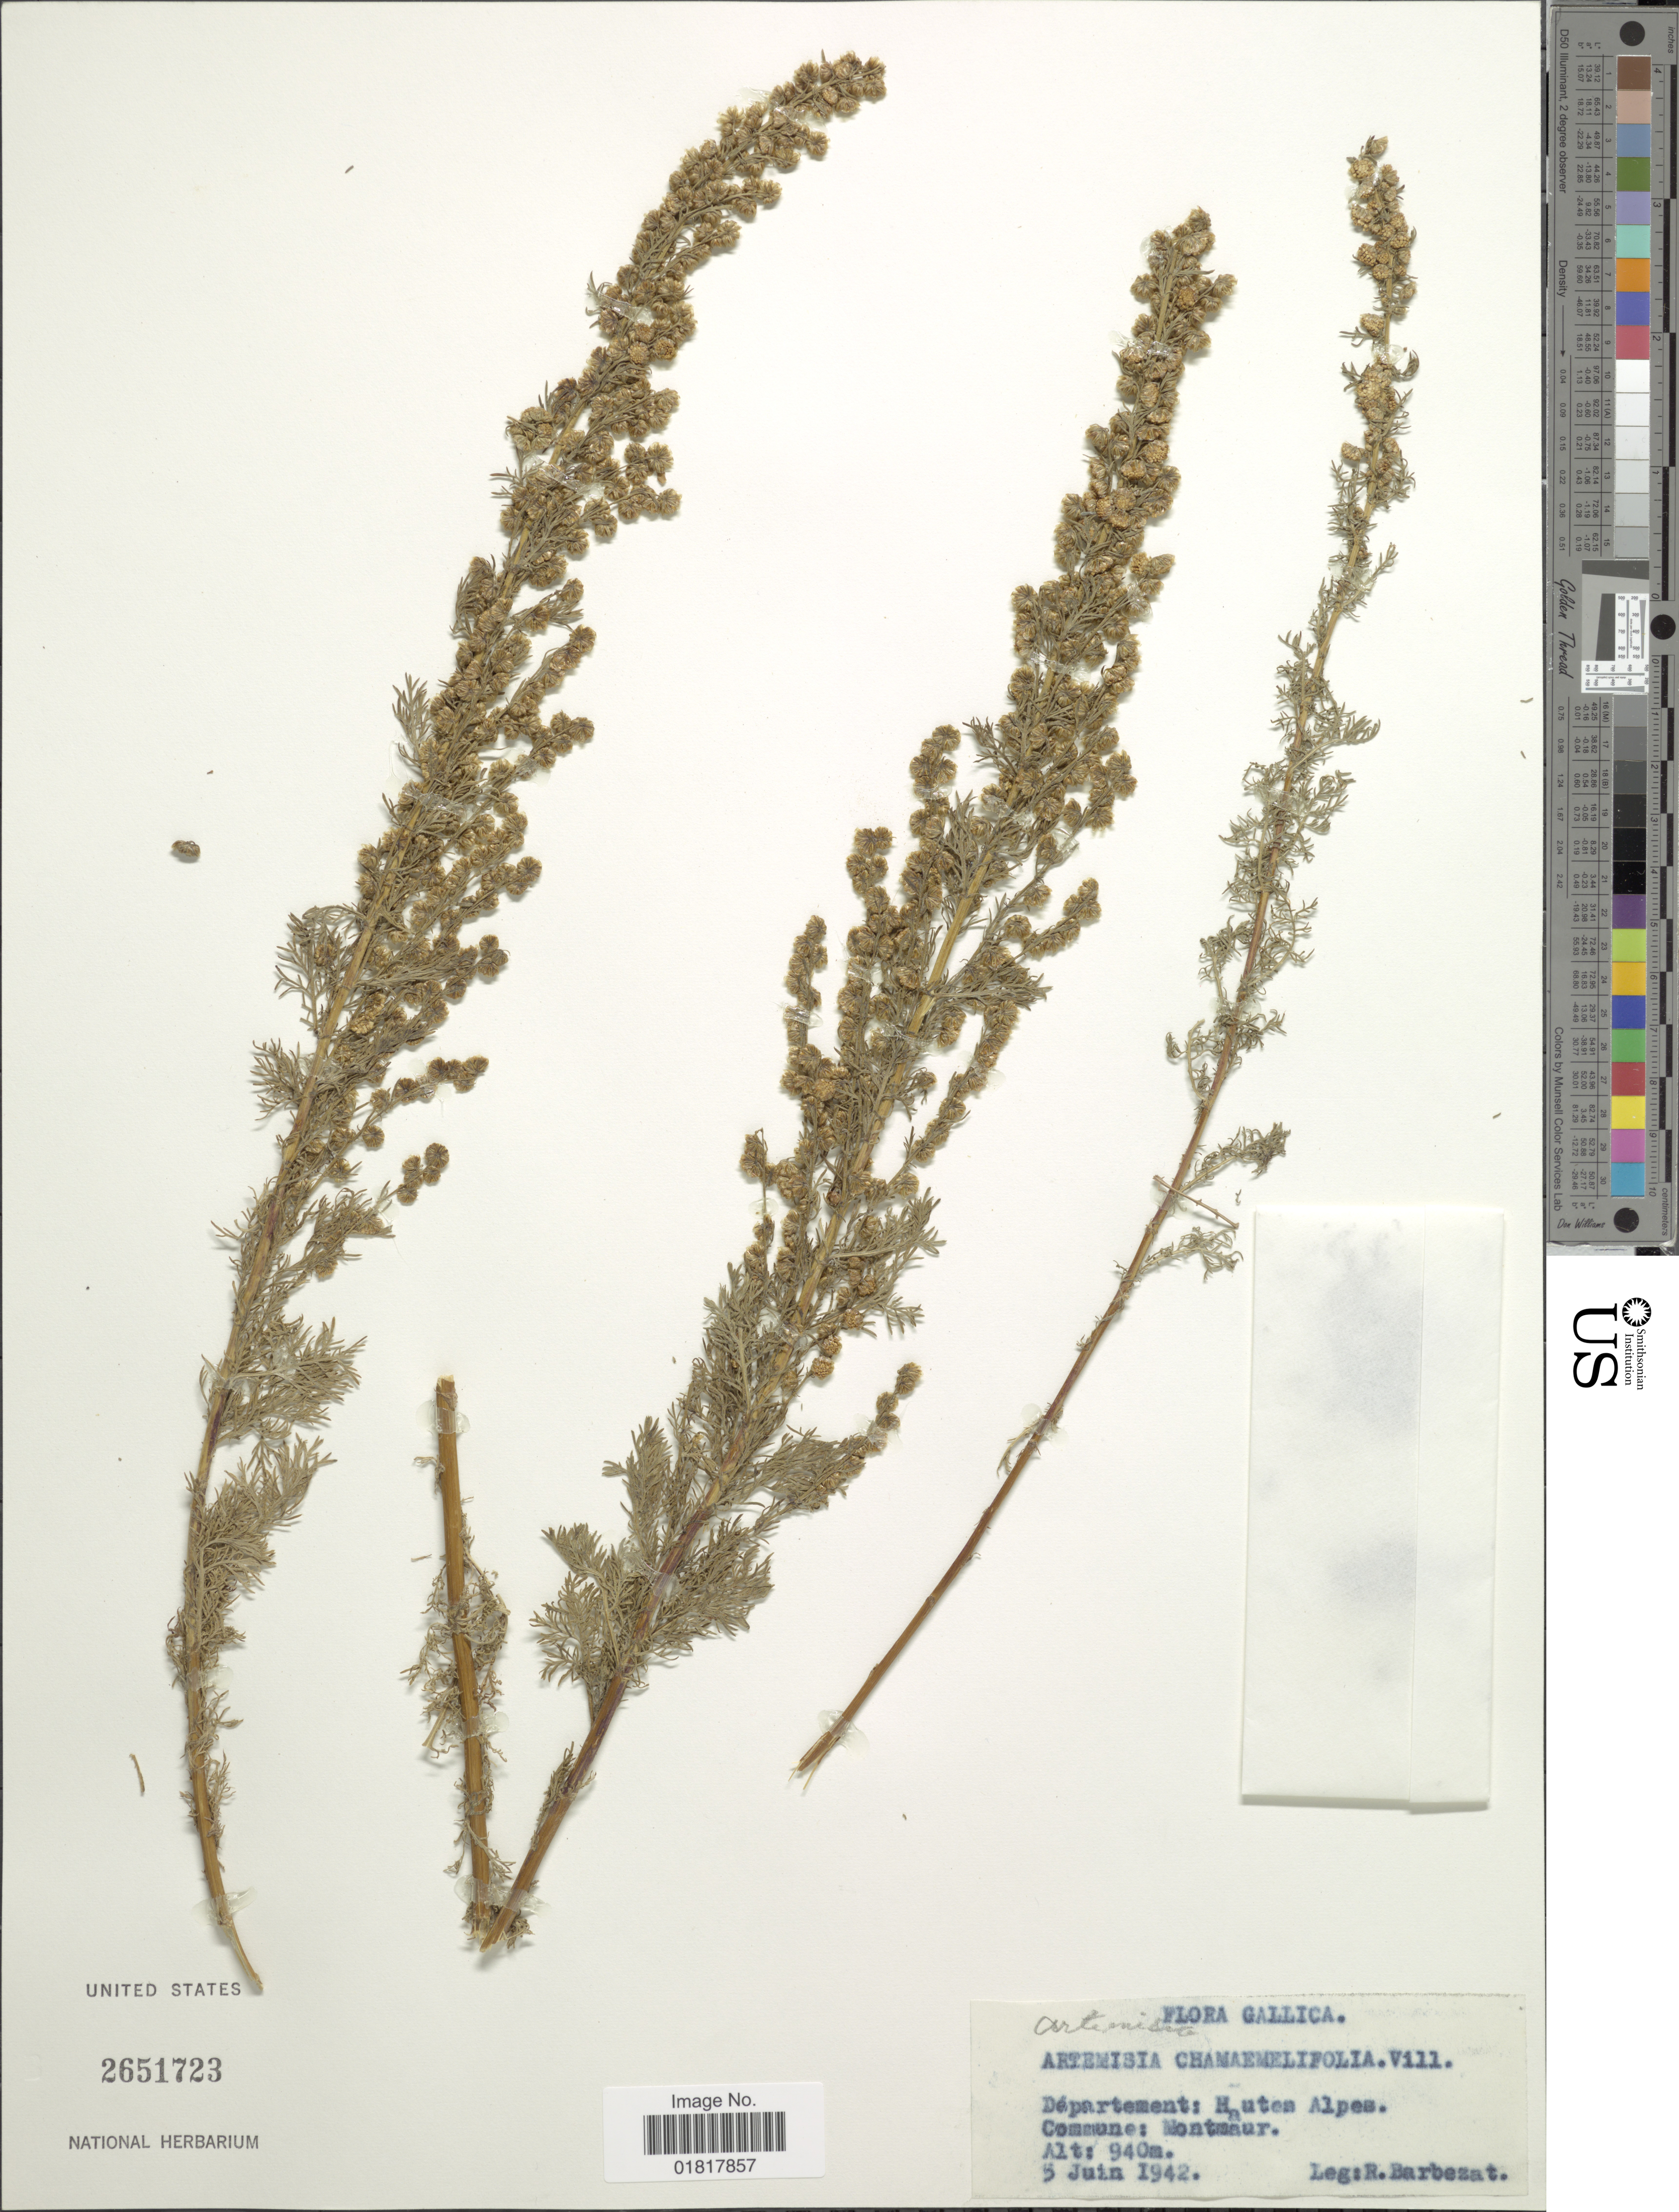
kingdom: Plantae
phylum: Tracheophyta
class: Magnoliopsida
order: Asterales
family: Asteraceae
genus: Artemisia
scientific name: Artemisia chamaemelifolia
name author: Vill.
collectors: R. Barbezat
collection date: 1942-06-05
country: France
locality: Gallica, DepartementL Hautca Alpes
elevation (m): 940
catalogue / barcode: US 2651723